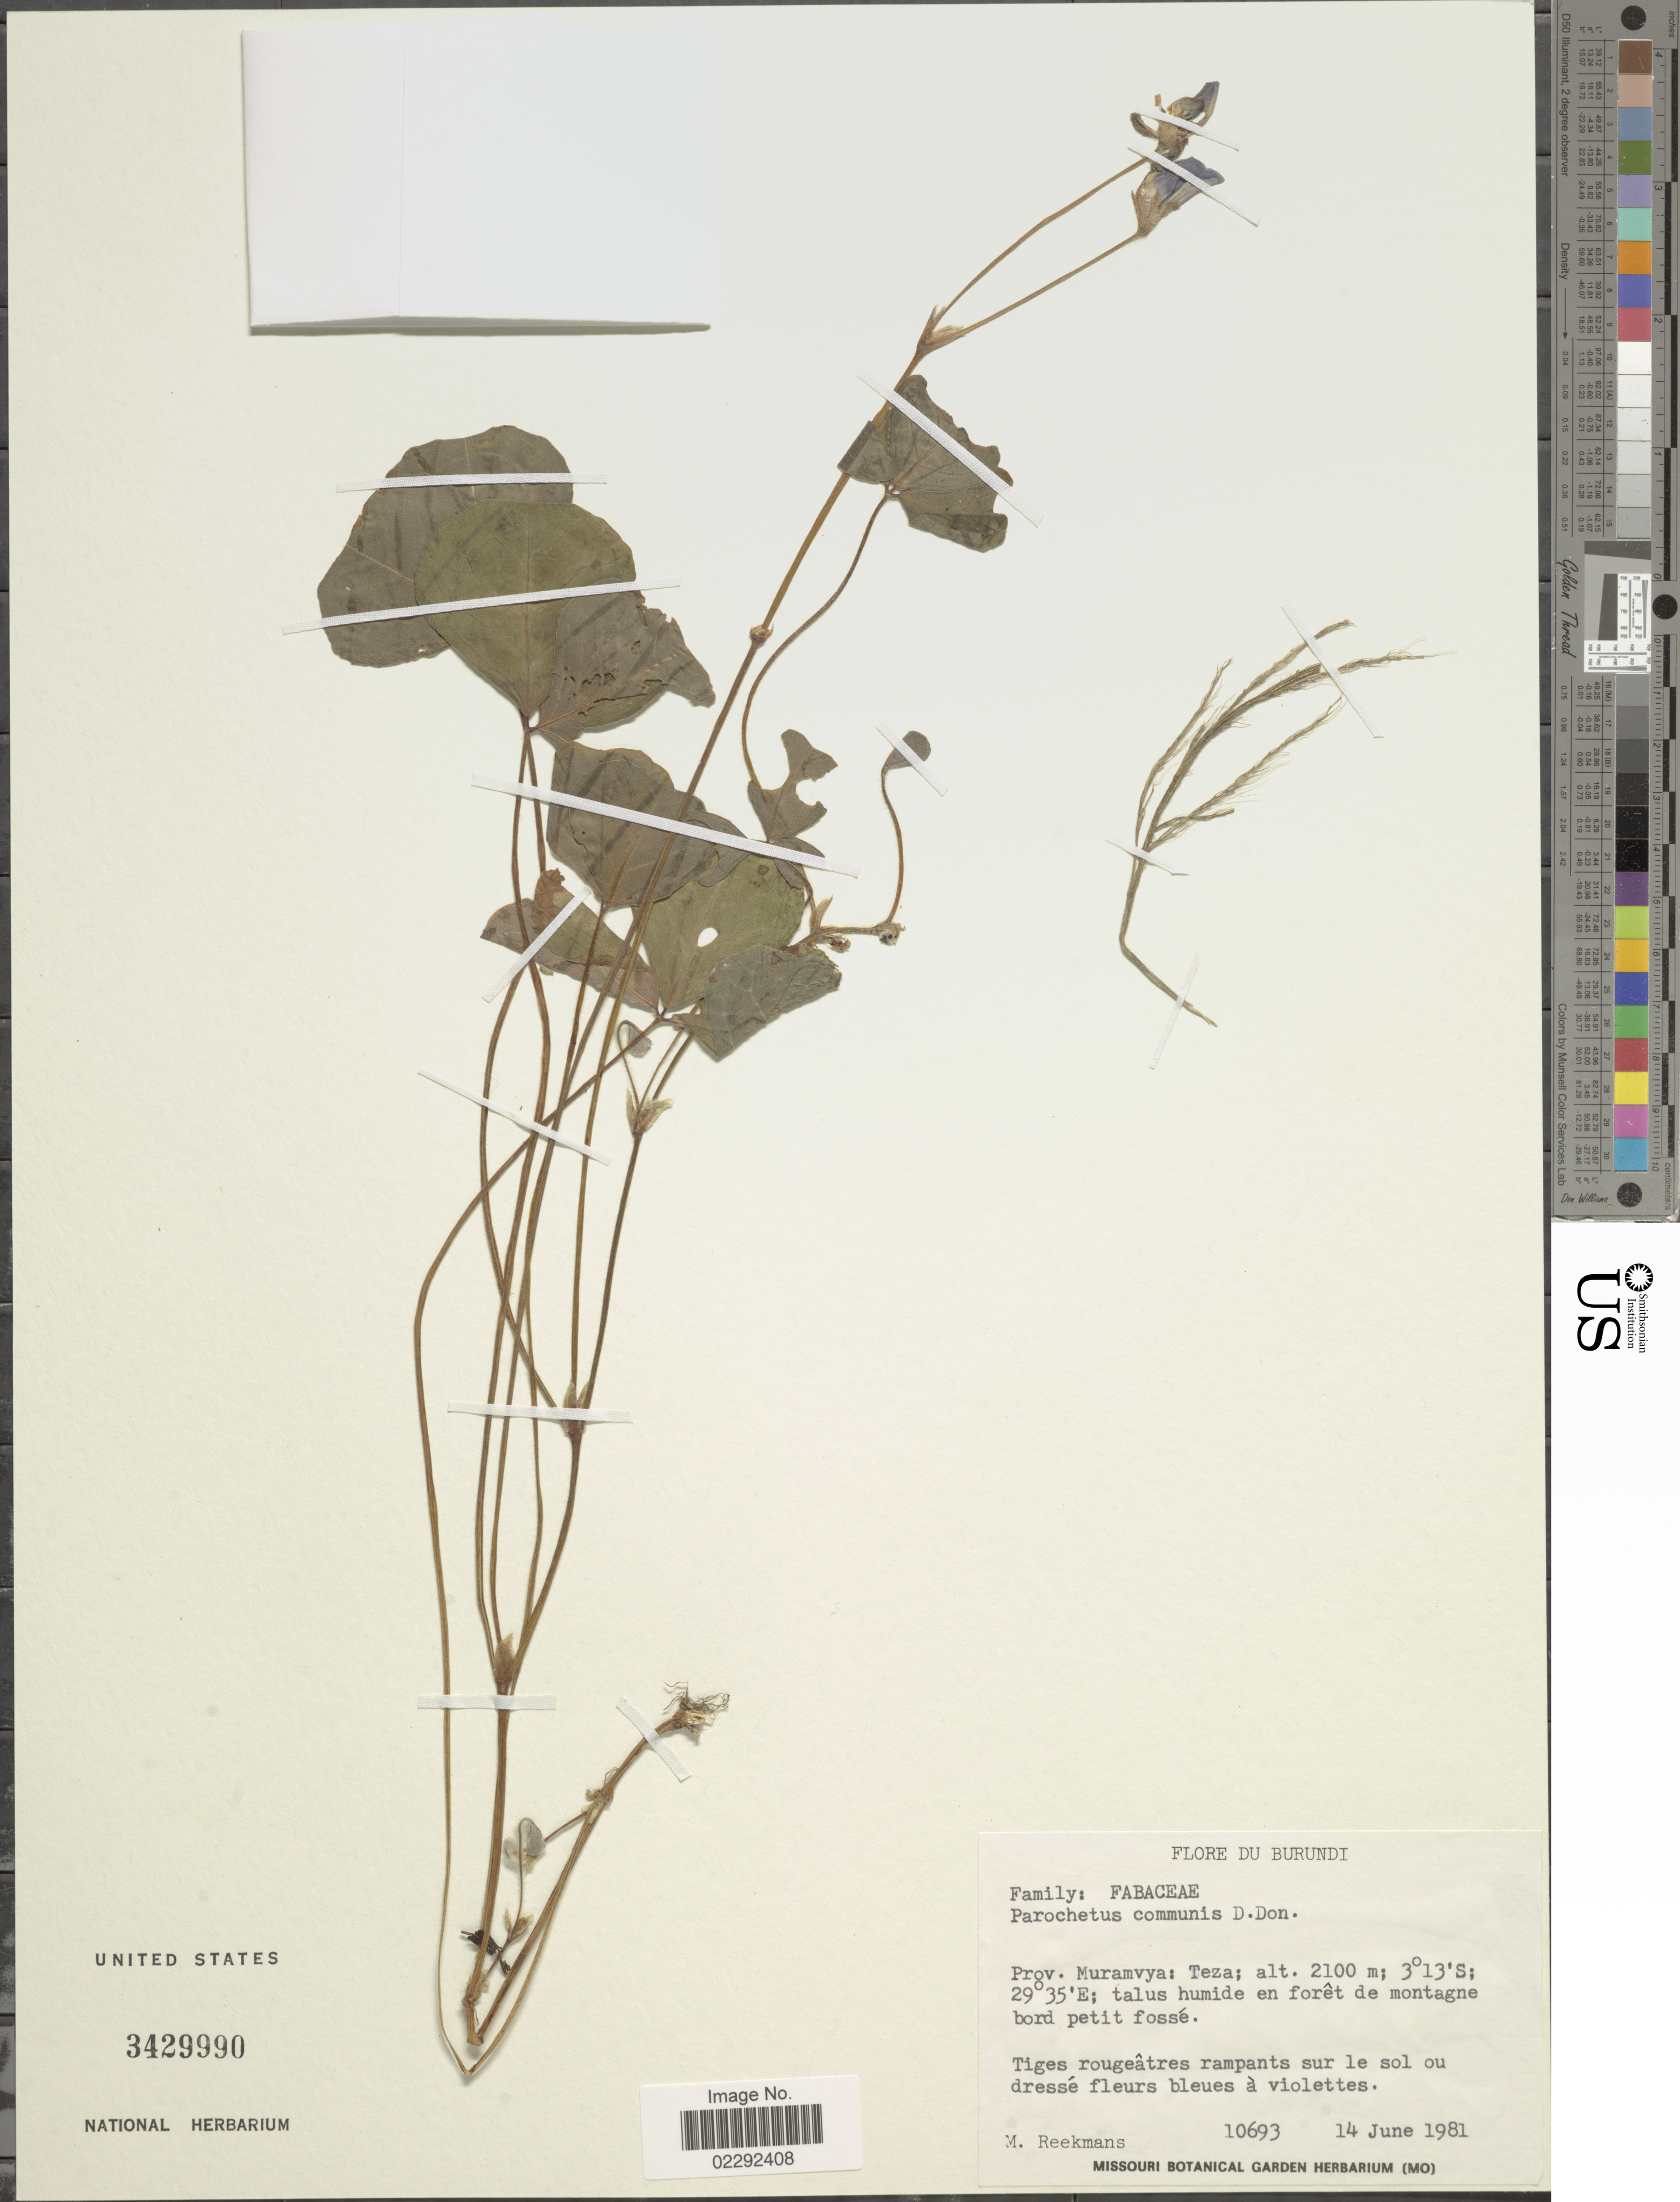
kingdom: Plantae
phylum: Tracheophyta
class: Magnoliopsida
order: Fabales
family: Fabaceae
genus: Parochetus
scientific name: Parochetus communis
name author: Buch.-Ham. ex D. Don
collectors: M. Reekmans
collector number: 10693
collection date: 1981-06-14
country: Burundi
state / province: Muramvya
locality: Teza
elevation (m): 2100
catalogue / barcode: US 3429990